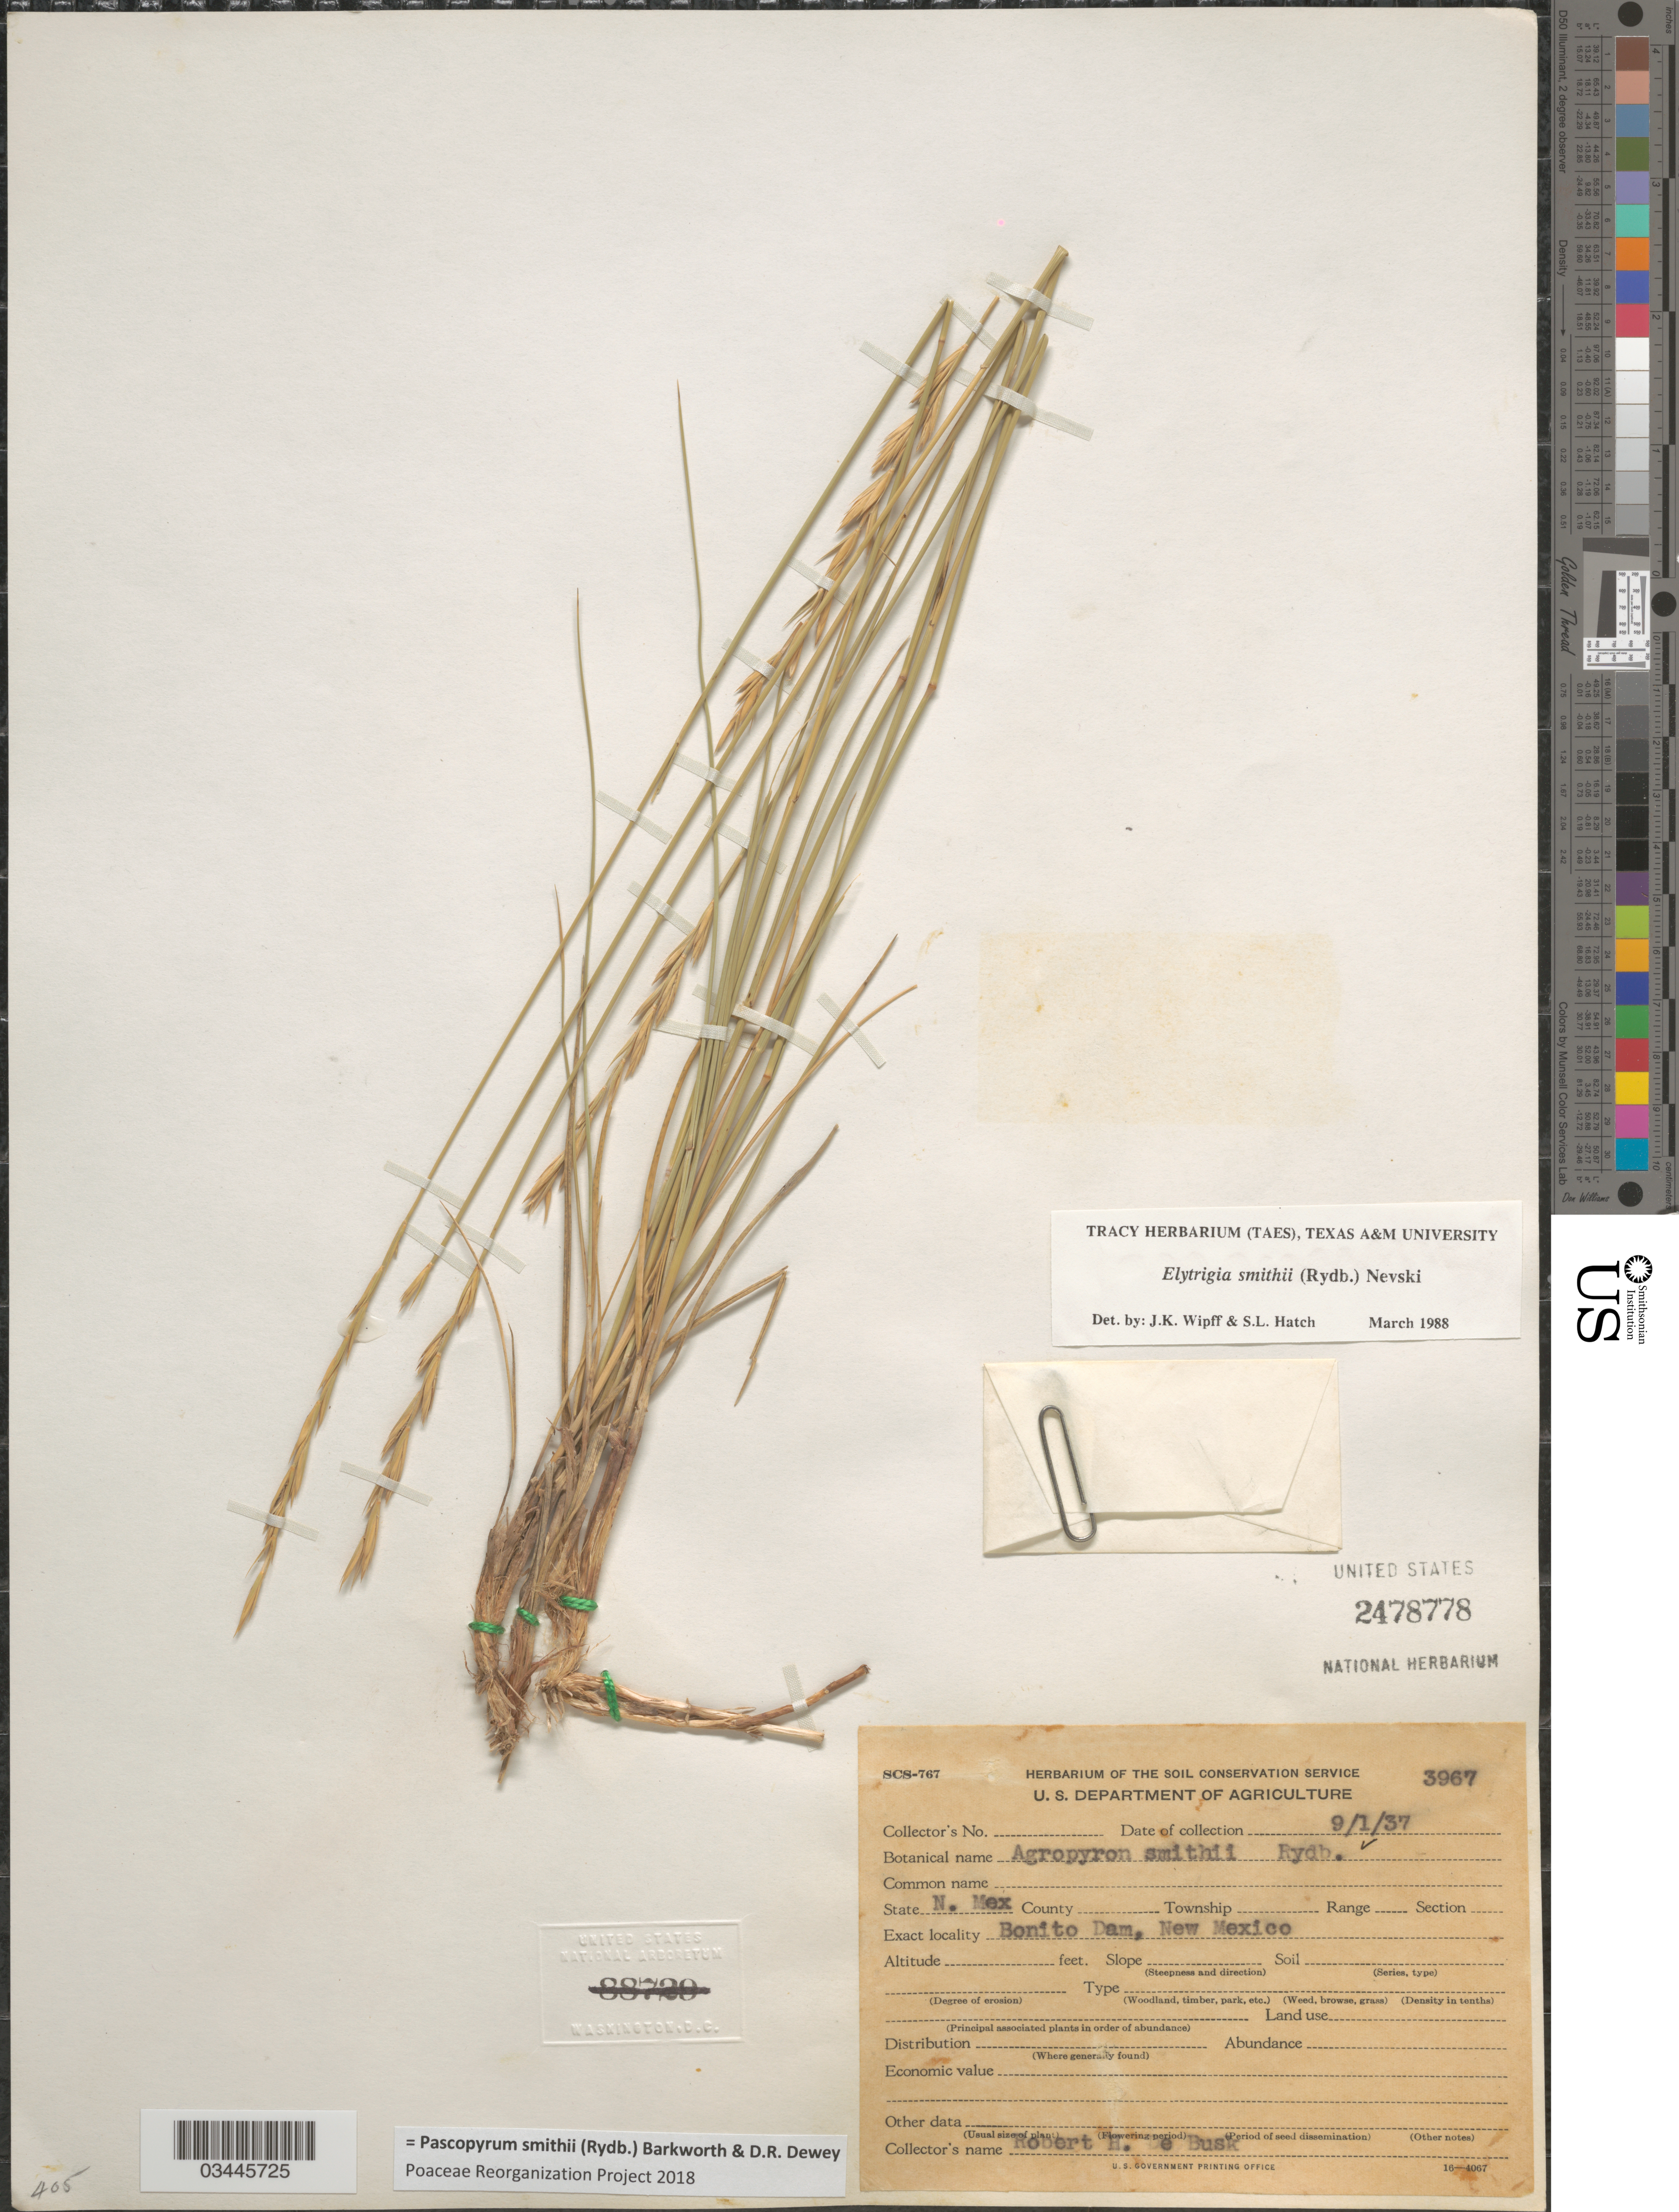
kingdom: Plantae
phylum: Tracheophyta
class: Liliopsida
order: Poales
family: Poaceae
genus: Pascopyrum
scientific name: Pascopyrum smithii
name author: (Rydb.) Barkworth & Dewey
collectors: R. Busk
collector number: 3967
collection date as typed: Transcribed d/m/y: 1/9/37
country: United States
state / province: New Mexico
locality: Bonito Dam.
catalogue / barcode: US 2478778